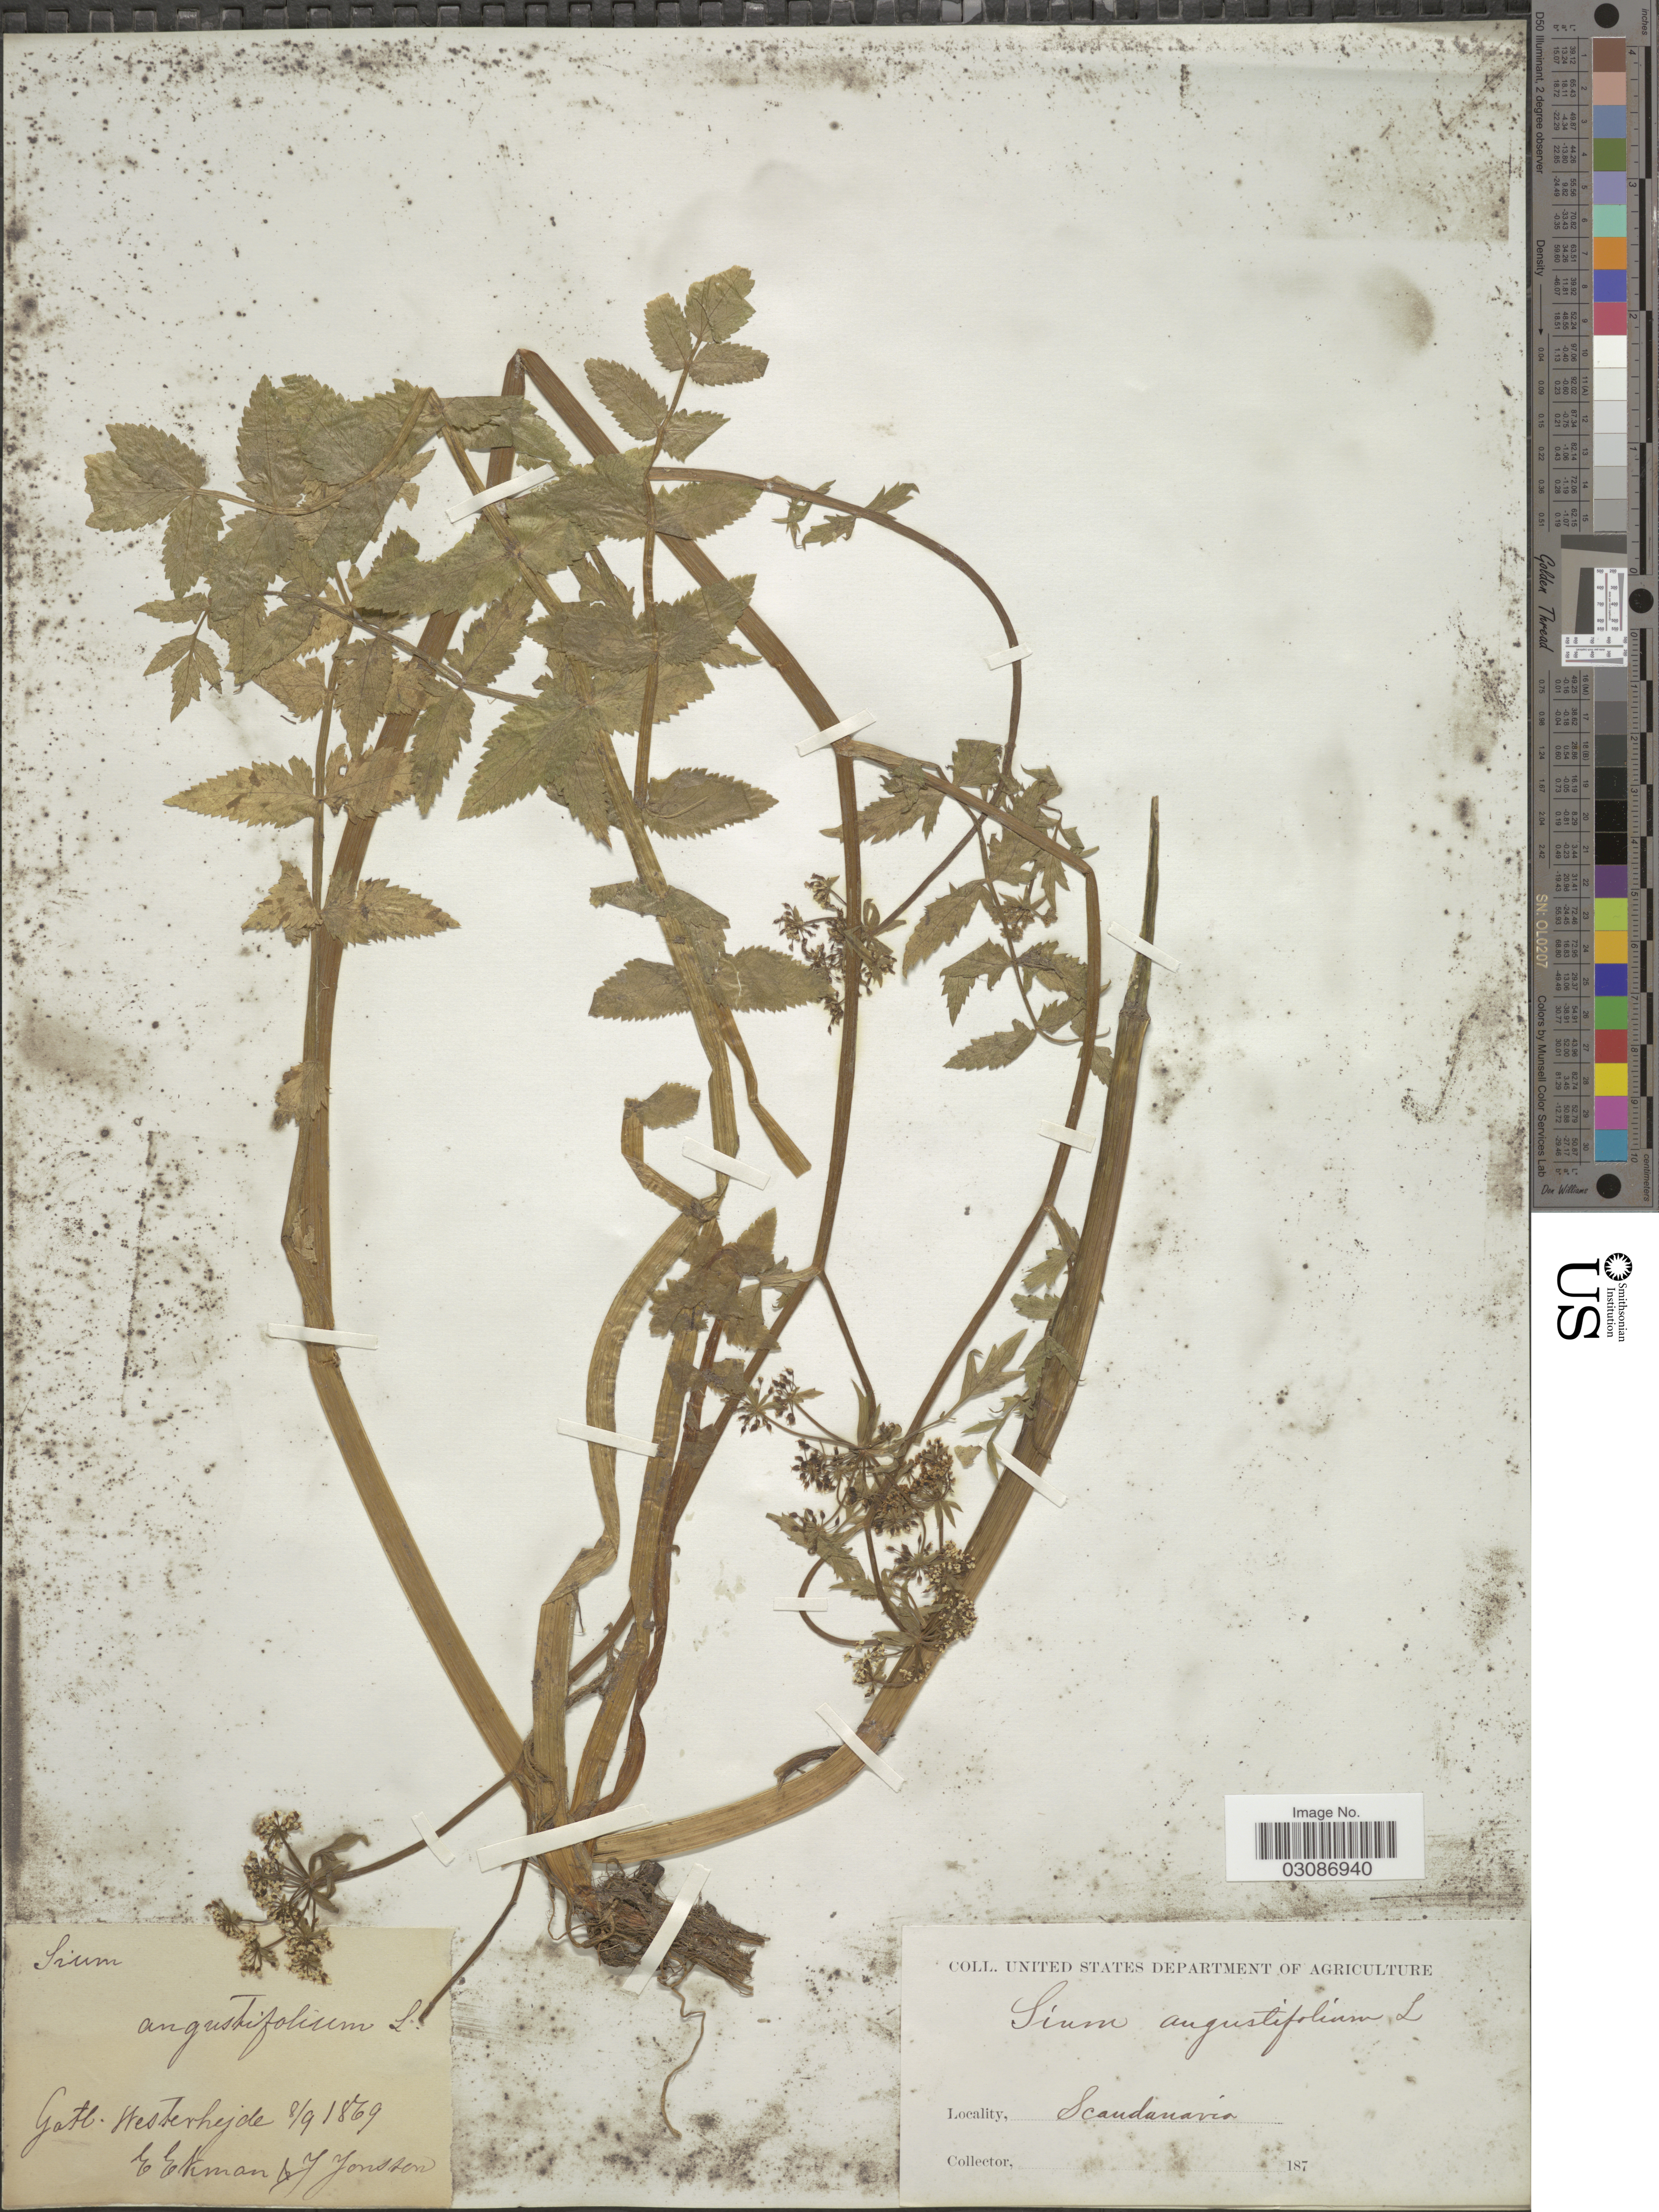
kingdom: Plantae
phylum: Tracheophyta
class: Magnoliopsida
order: Apiales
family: Apiaceae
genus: Berula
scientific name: Berula erecta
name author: (Huds.) Coville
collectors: E. Ekman & J. Jonsten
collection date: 1869-09-08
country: Sweden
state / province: Gotland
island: Gotland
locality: Gotl. Westerhejde. Scandinavia.